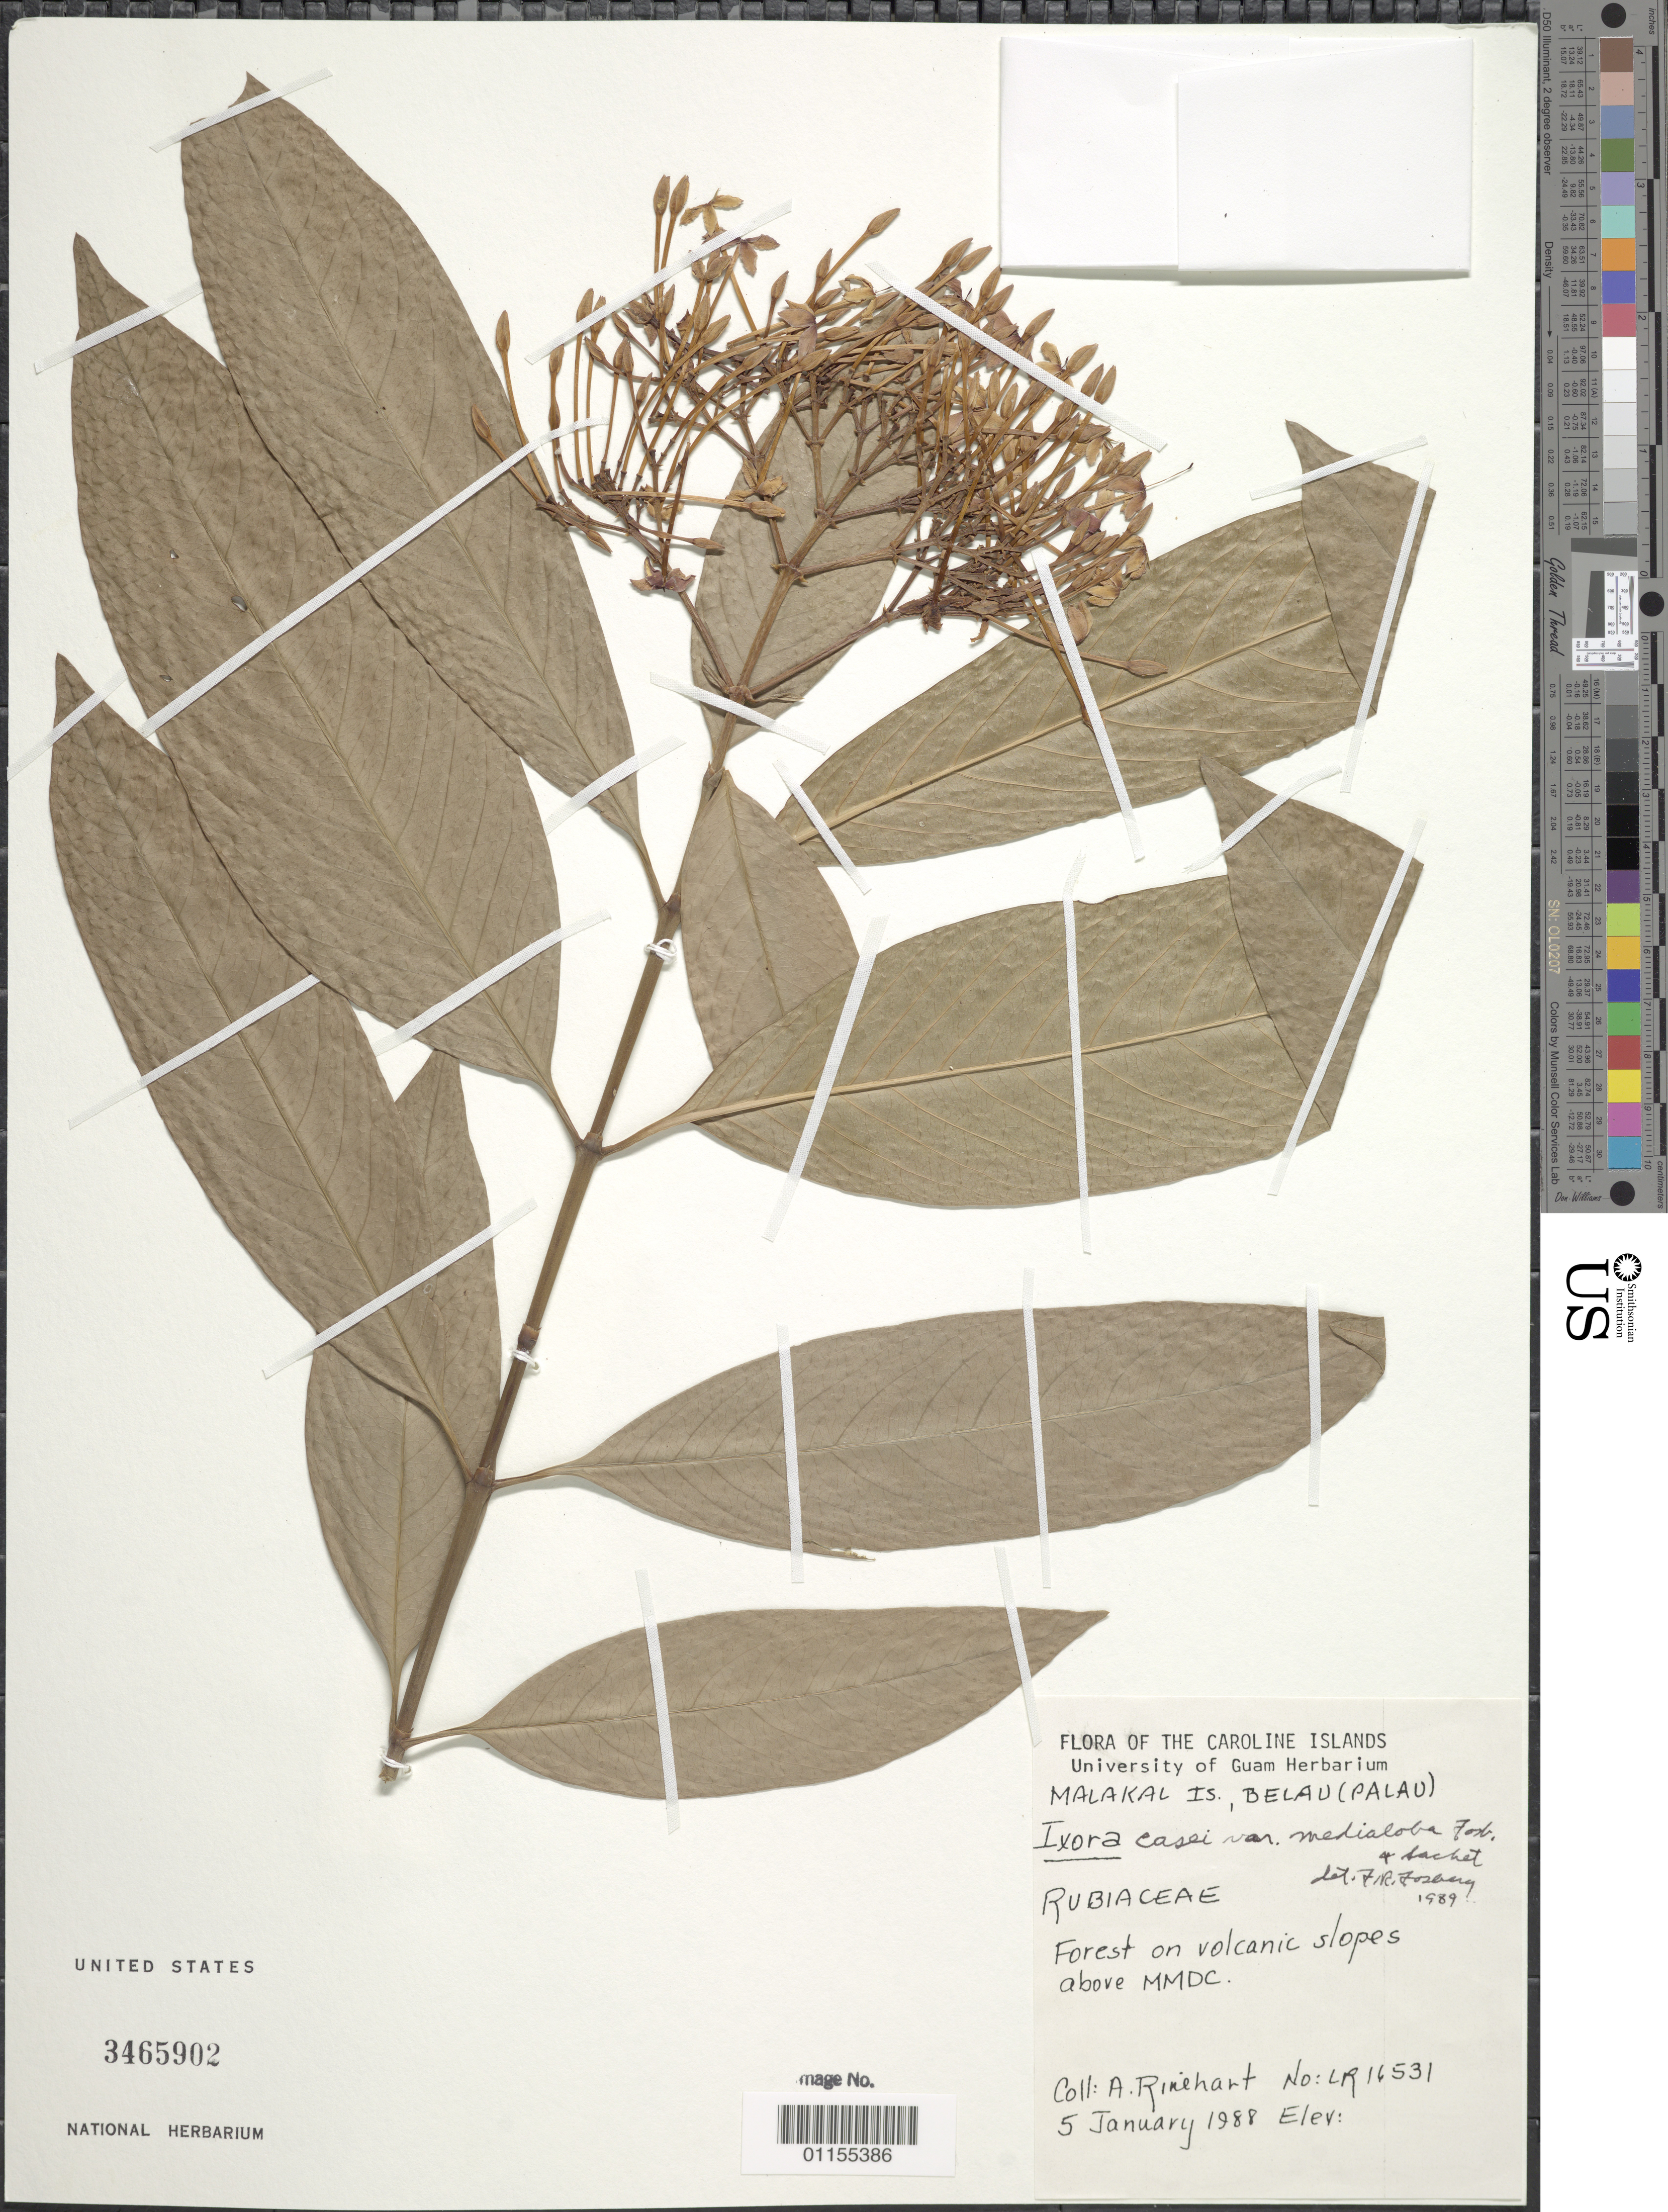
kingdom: Plantae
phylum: Tracheophyta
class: Magnoliopsida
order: Gentianales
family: Rubiaceae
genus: Ixora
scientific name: Ixora casei var. medialoba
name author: Fosberg & Sachet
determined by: Fosberg, F. R.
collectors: A. Rinehart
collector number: LR16531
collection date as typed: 05 Jan 1988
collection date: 1988-01-05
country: Palau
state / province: Koror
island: Ngemelachel [Malakal]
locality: Malakal is.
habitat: forest on volcanic slopes.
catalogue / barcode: US 3465902